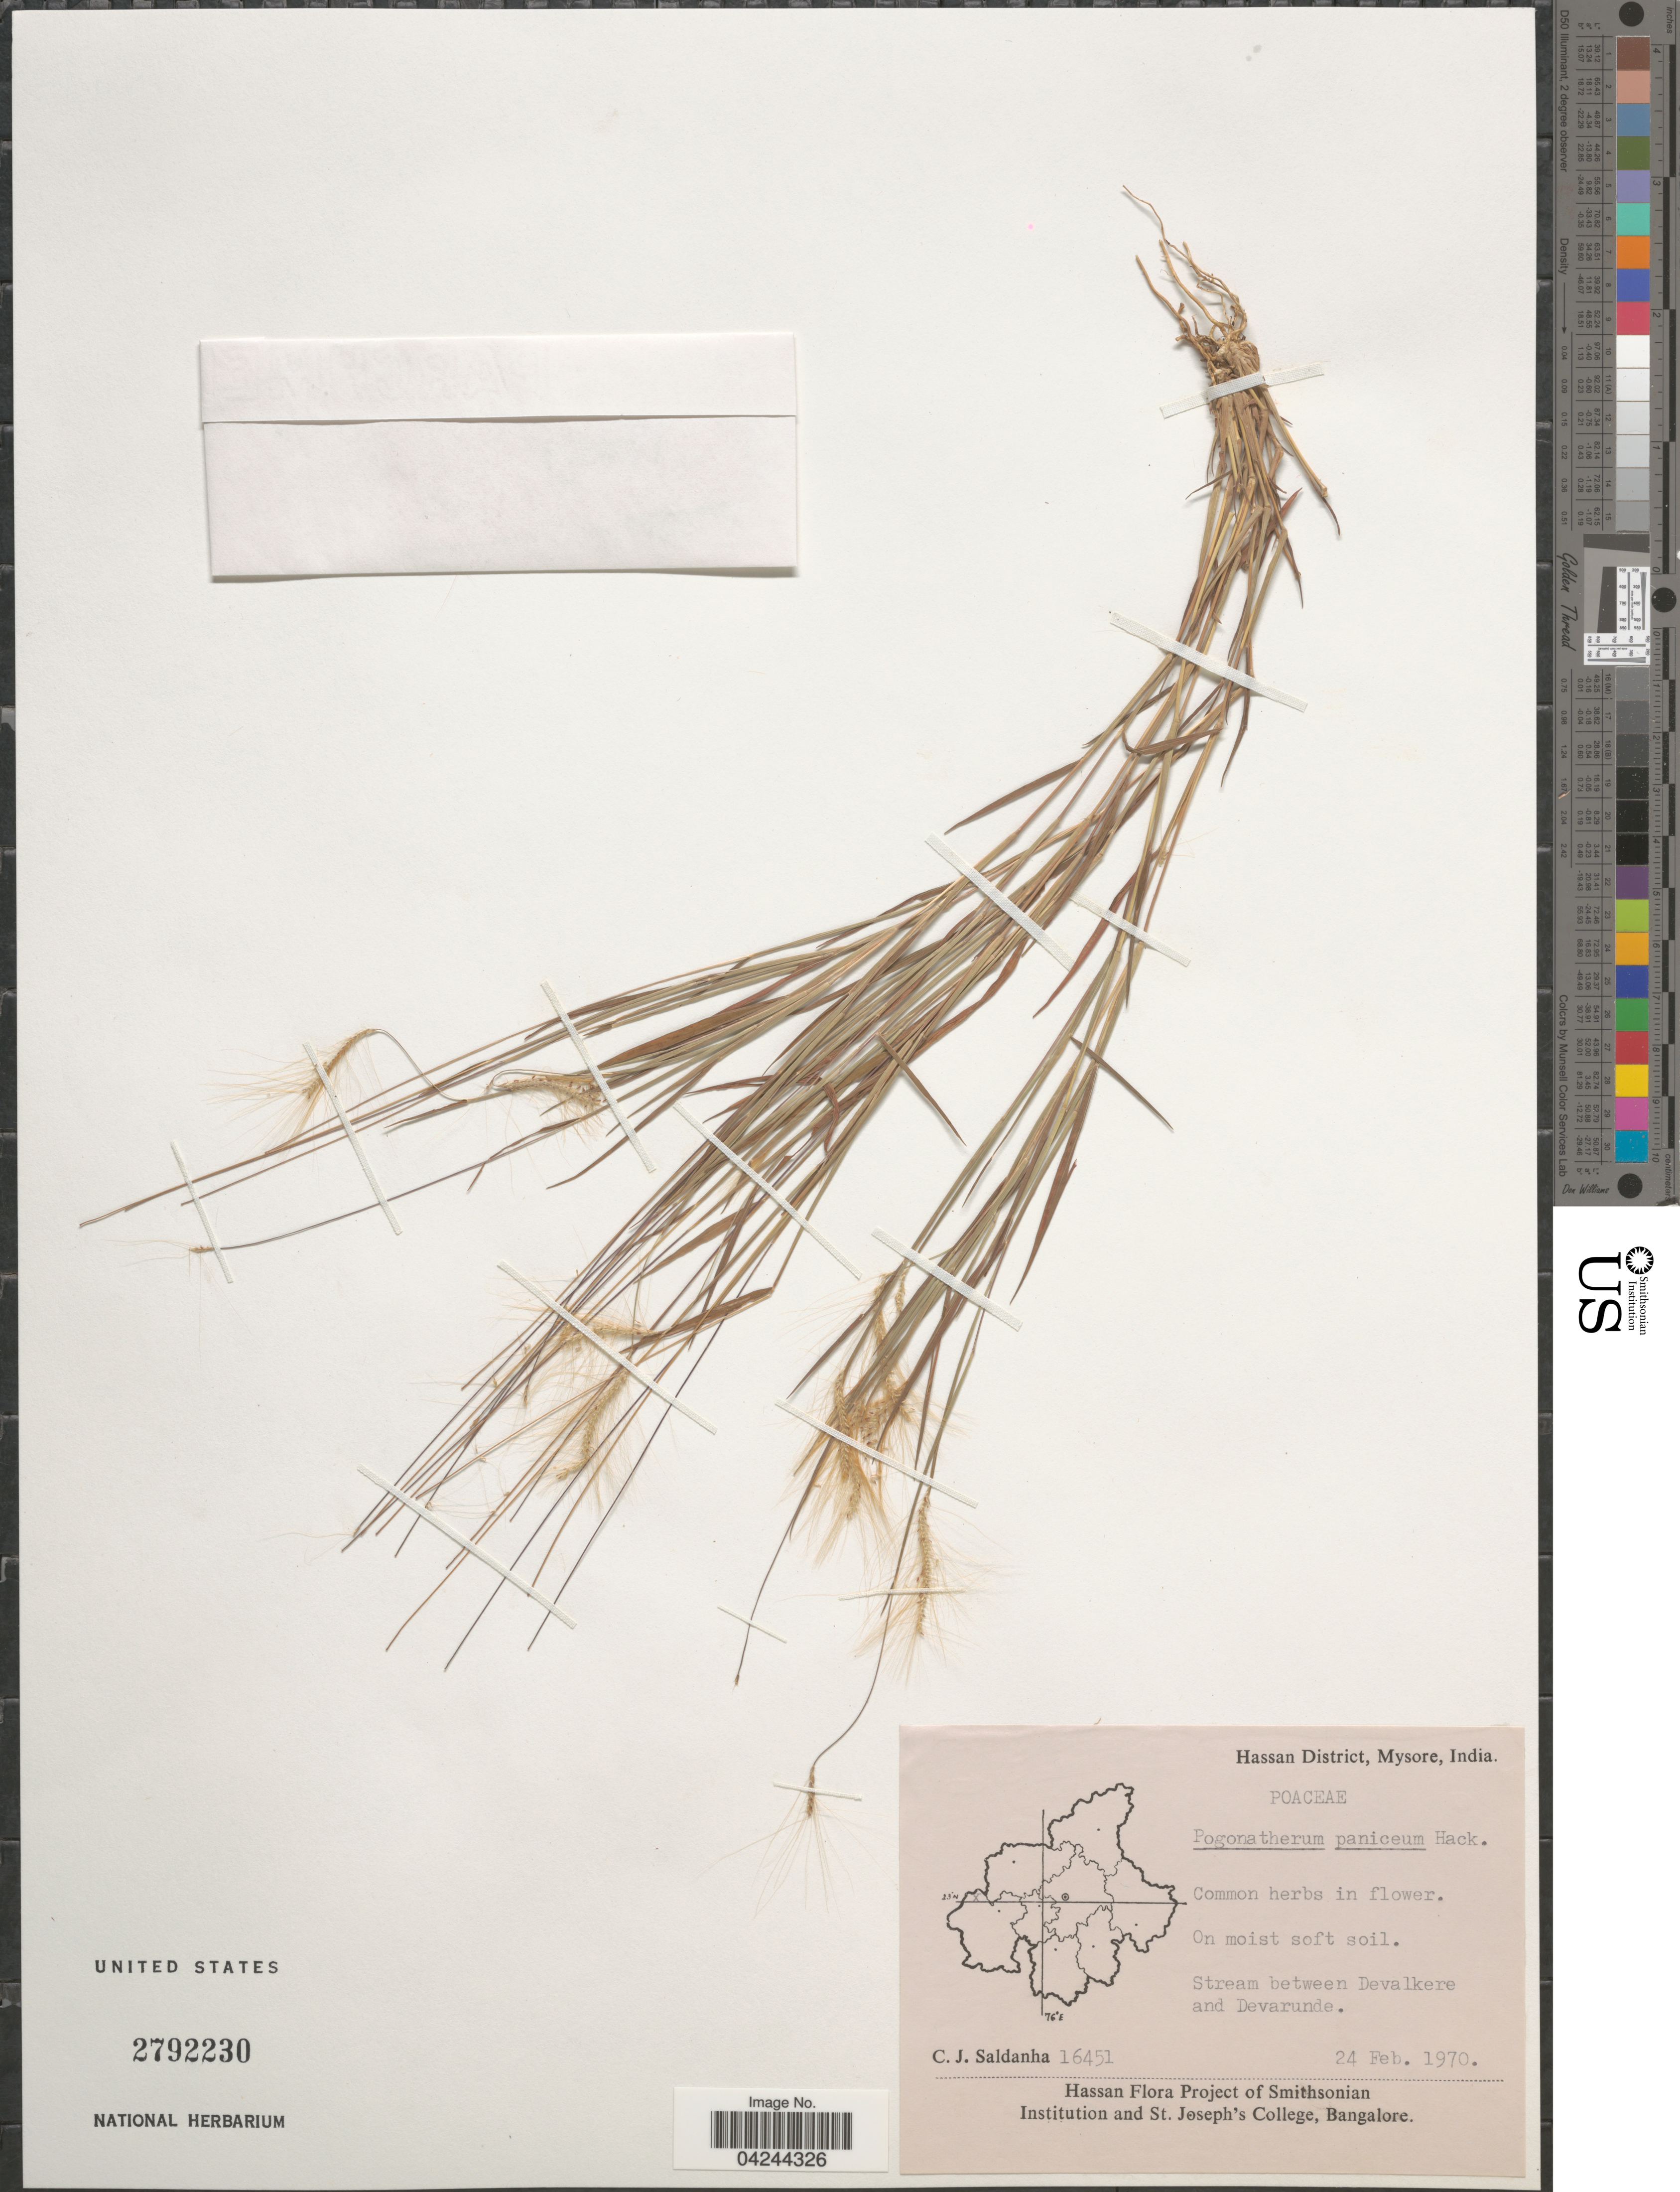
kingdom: Plantae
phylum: Tracheophyta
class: Liliopsida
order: Poales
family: Poaceae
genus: Pogonatherum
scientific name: Pogonatherum crinitum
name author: (Thunb.) Kunth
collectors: C. J. Saldanha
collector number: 16451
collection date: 1970-02-24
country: India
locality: Hassan District, Mysore. Stream between Devalkere and Devarunde.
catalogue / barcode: US 2792230